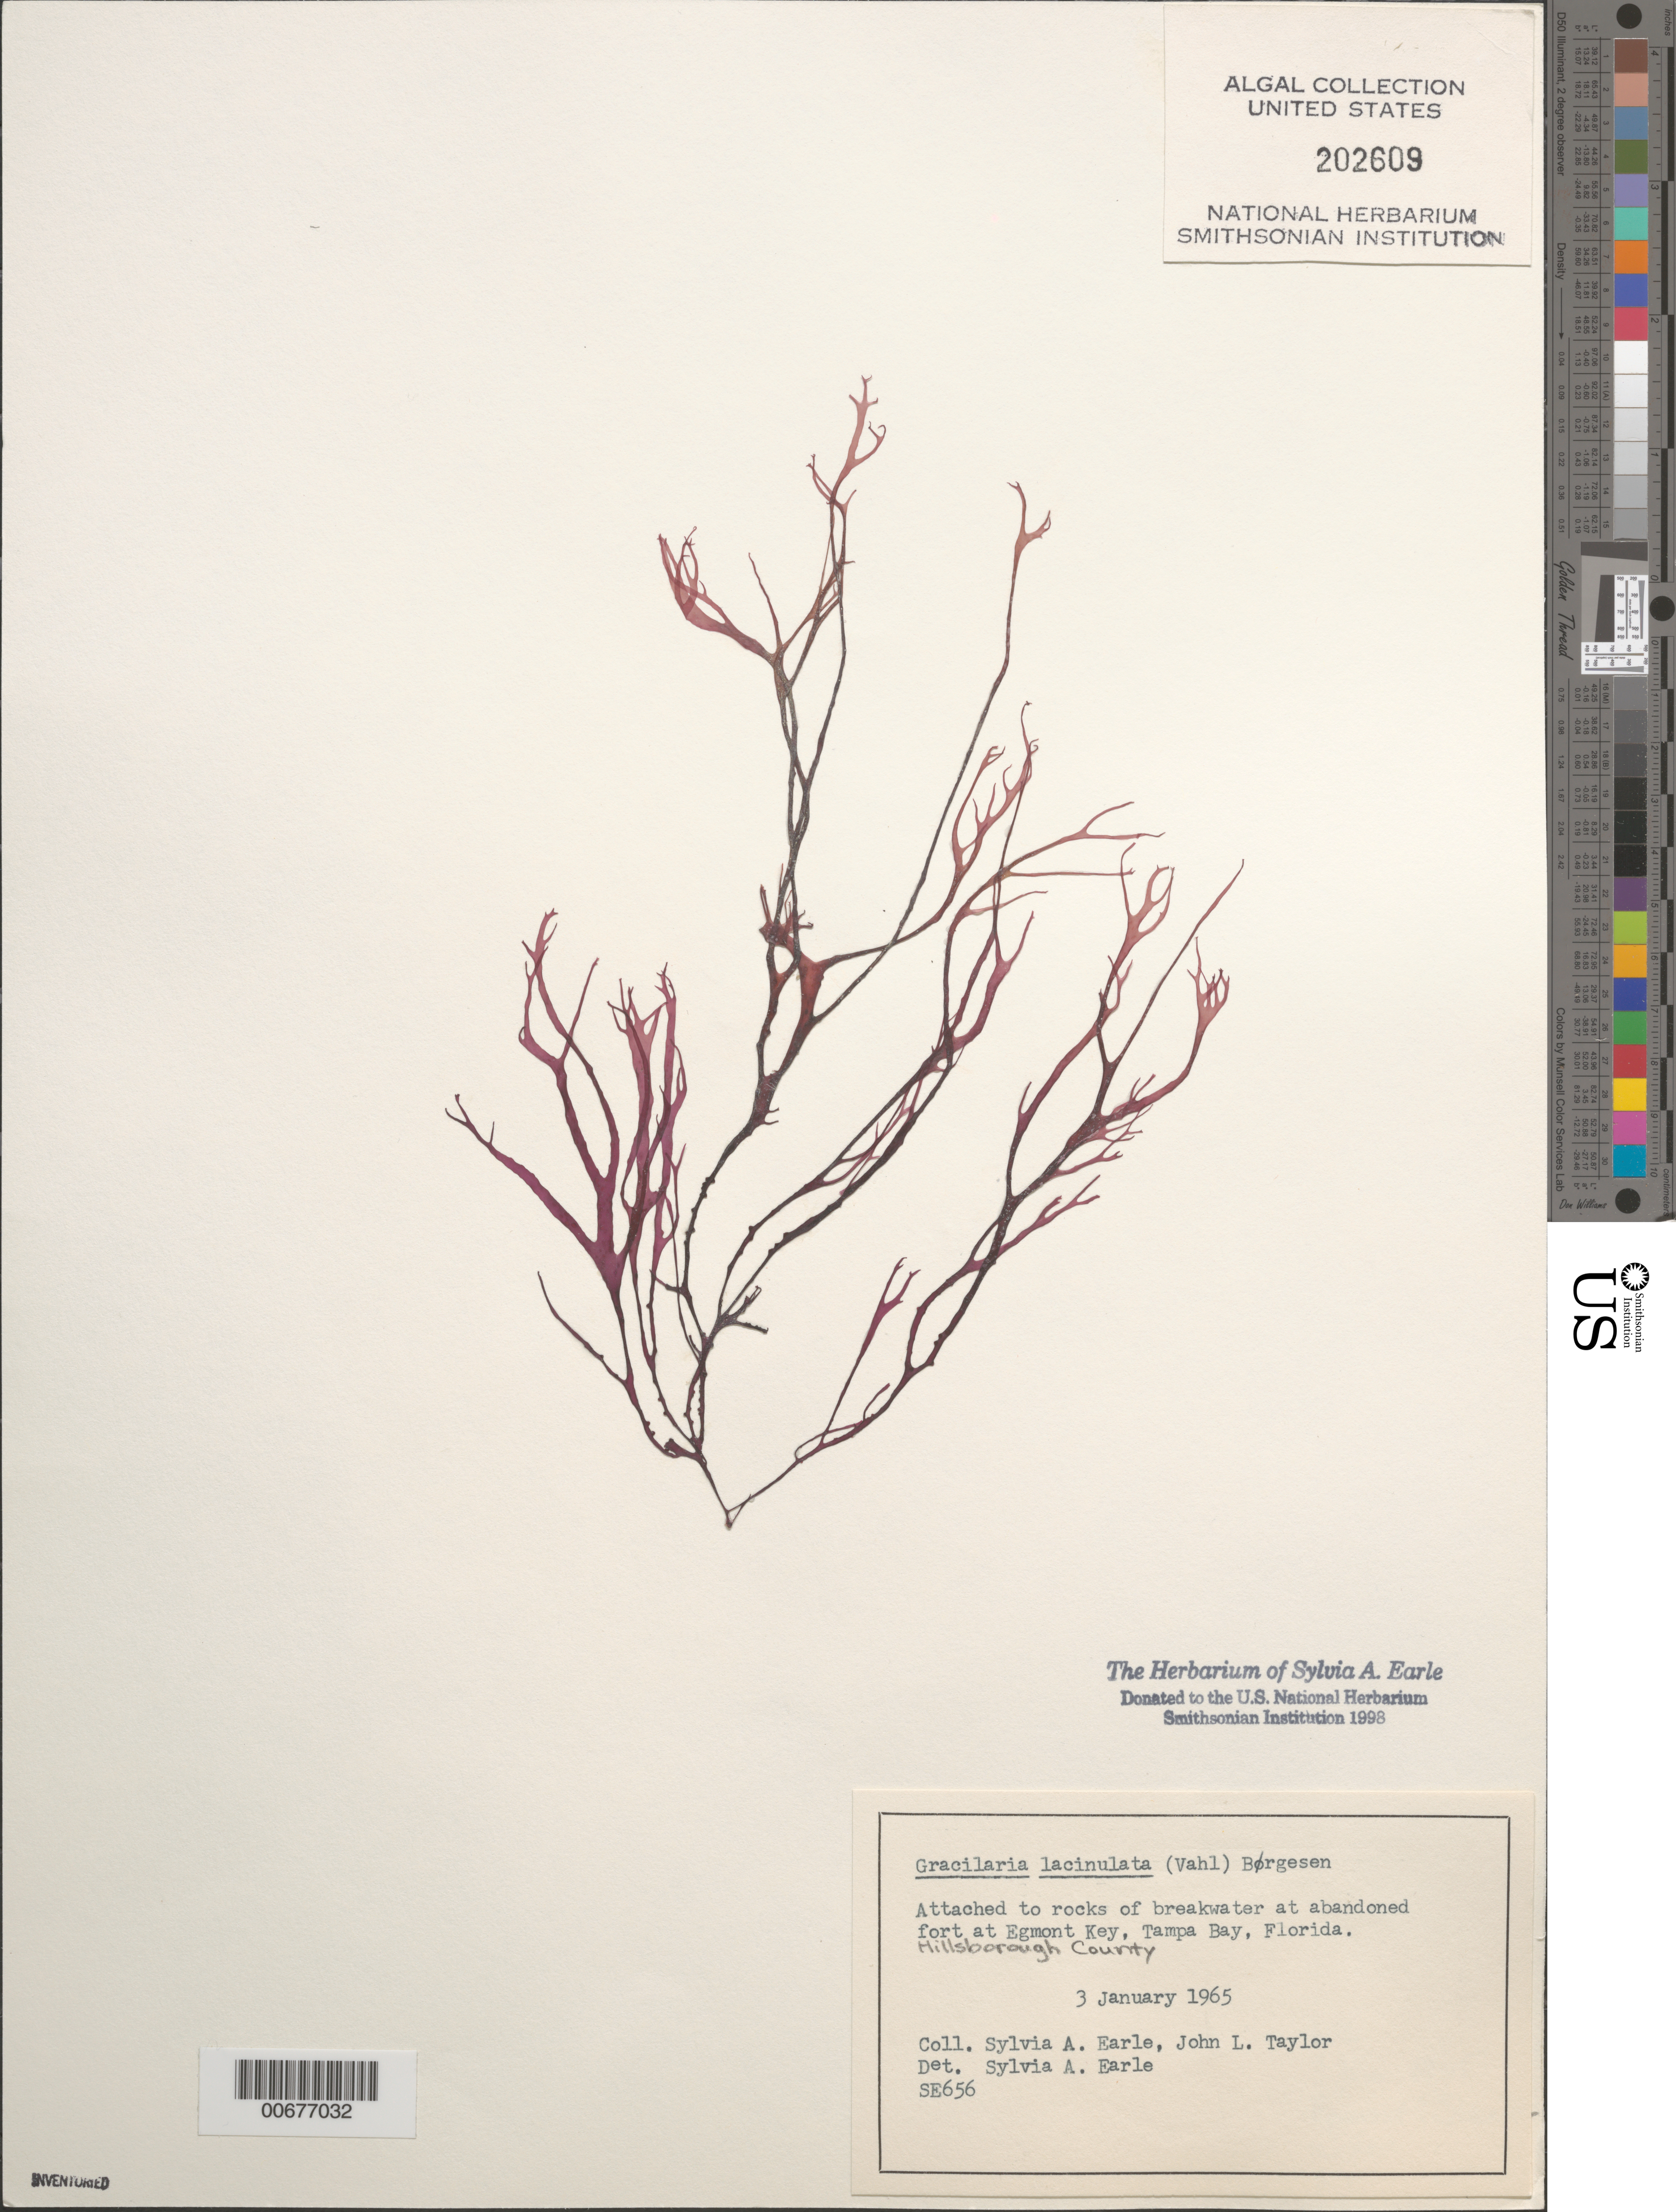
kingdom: Plantae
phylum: Rhodophyta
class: Florideophyceae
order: Gracilariales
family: Gracilariaceae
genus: Gracilaria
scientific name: Gracilaria isabellana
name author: Gurgel et al. in I.A. Abbott & McDermid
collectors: S. A. Earle & J. L. Taylor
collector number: SE 656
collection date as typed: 03 Jan 1965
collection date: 1965-01-03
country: United States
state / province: Florida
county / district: Hillsborough County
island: Egmont Key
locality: Tampa Bay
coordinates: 27 34.86'N, 82 45.9'W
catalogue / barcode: US 202609